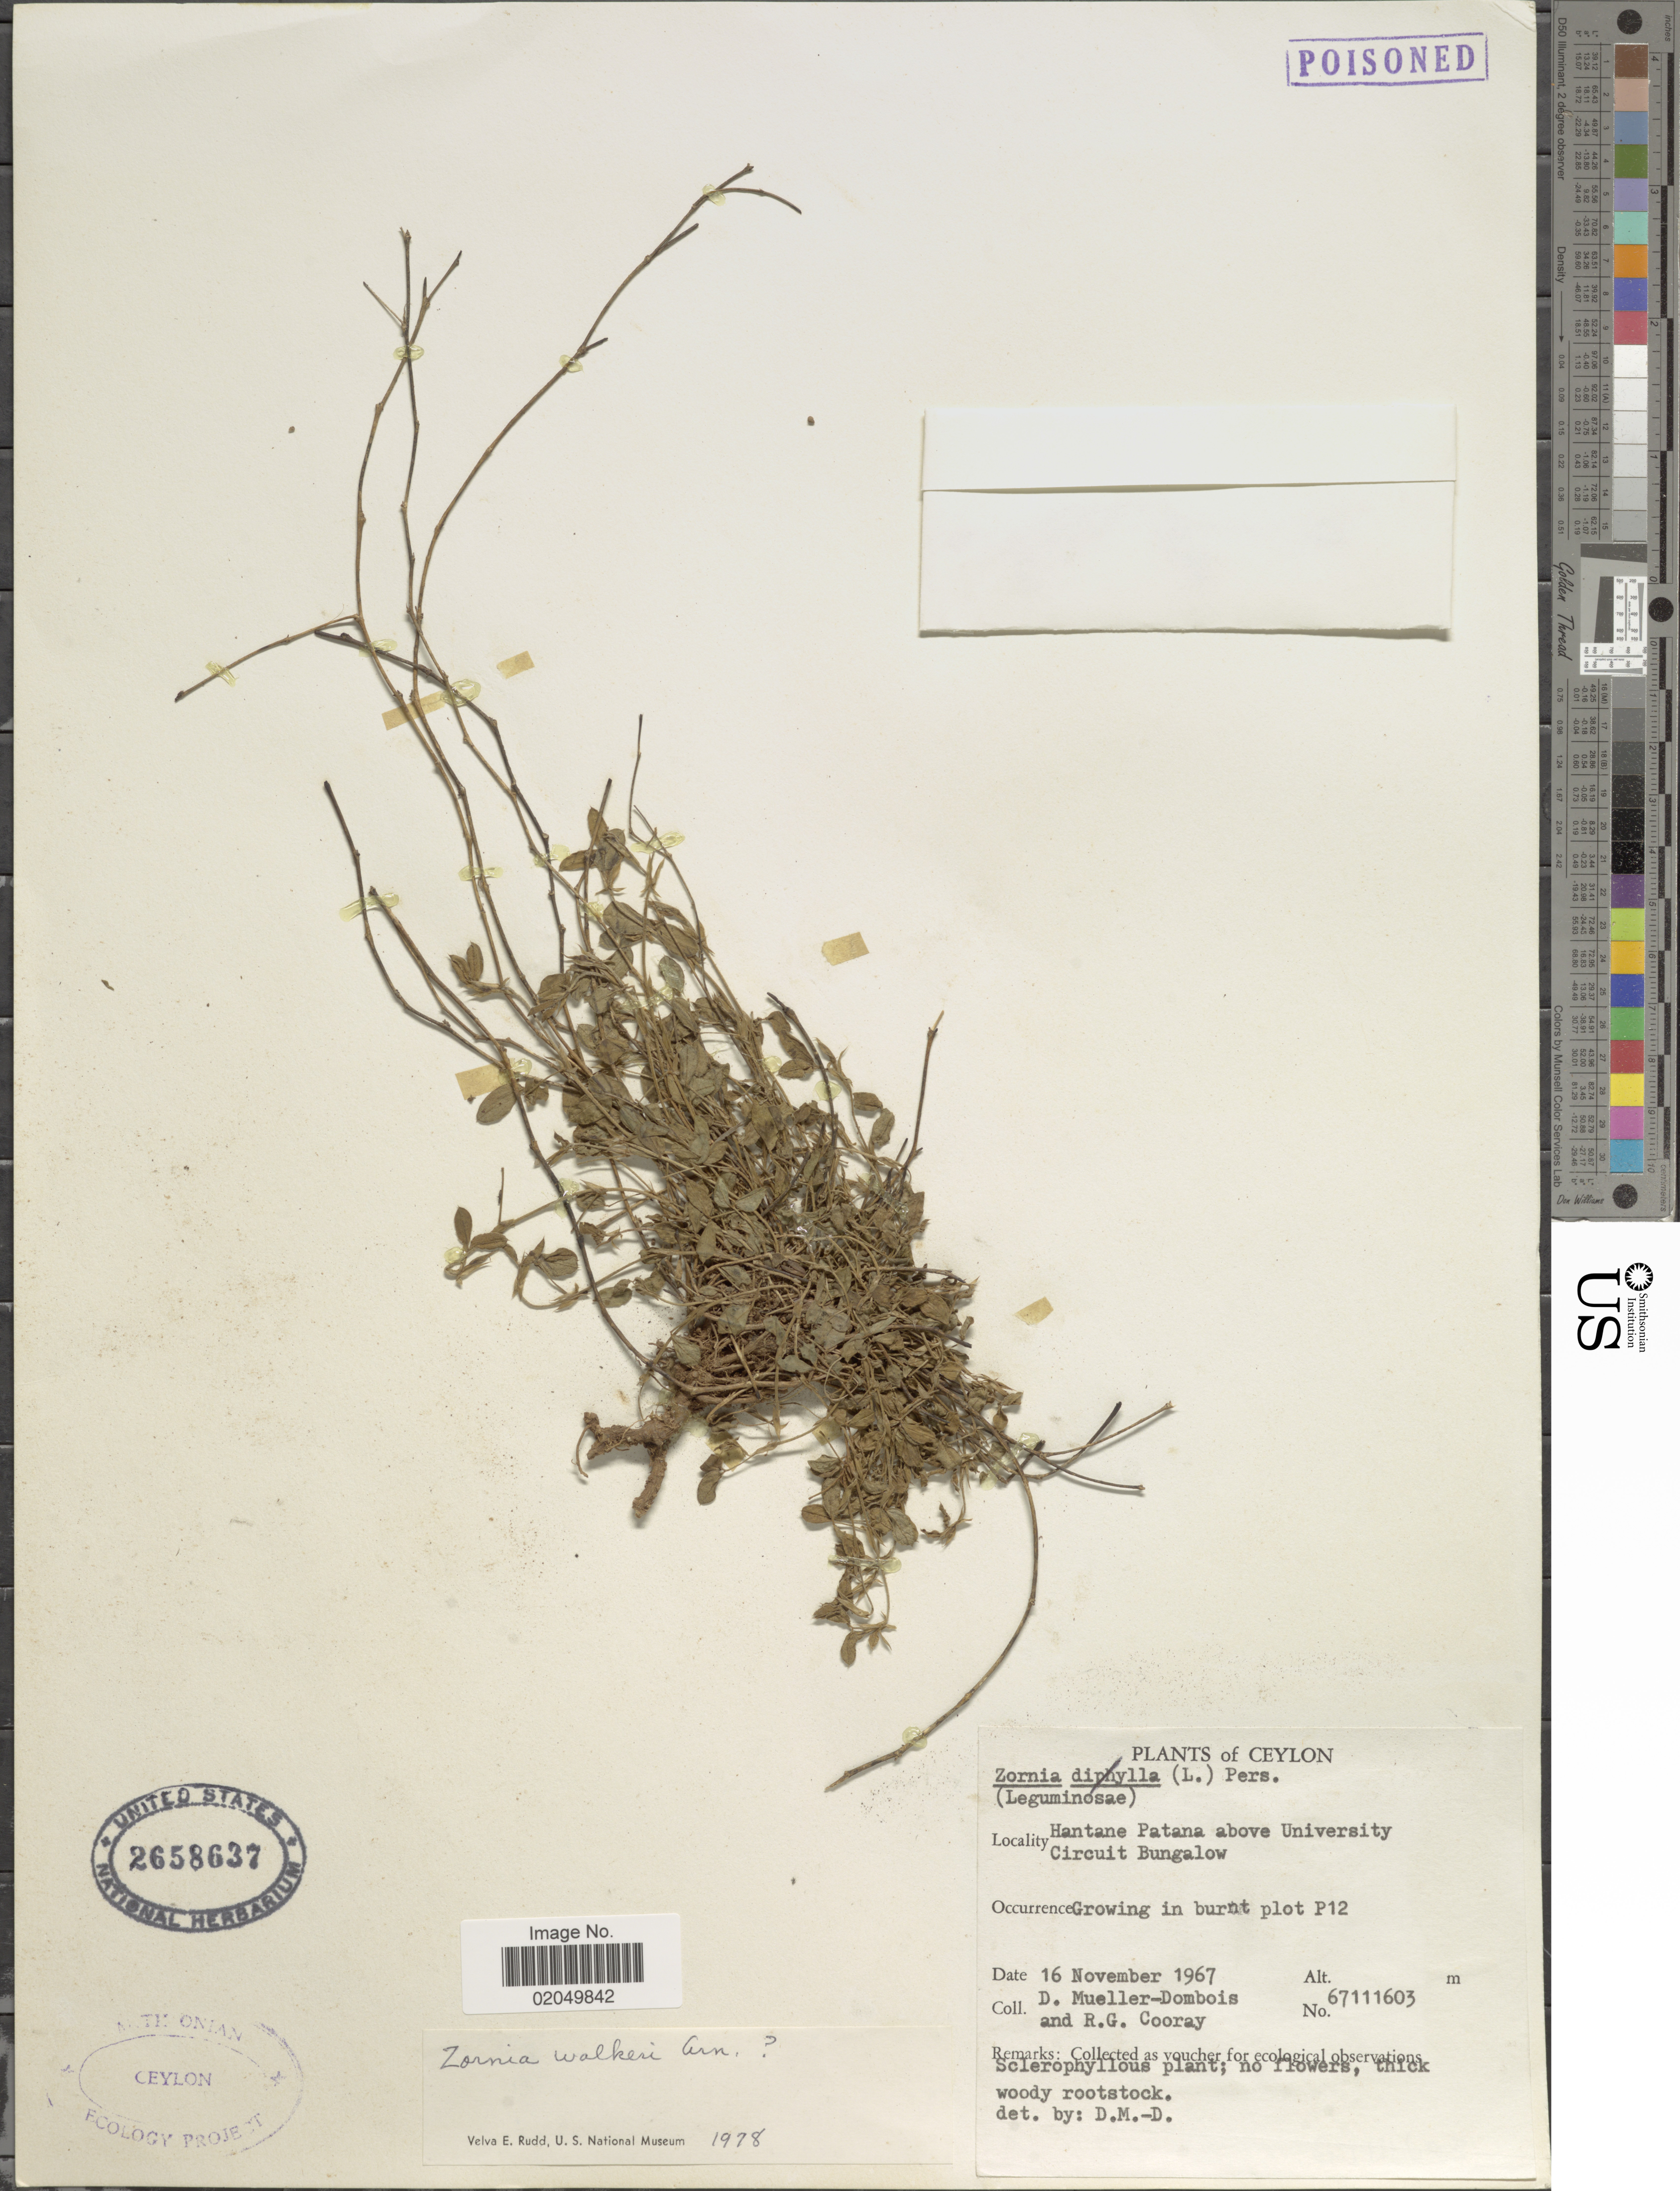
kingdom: Plantae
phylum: Tracheophyta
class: Magnoliopsida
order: Fabales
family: Fabaceae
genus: Zornia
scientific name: Zornia walkeri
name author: Arn.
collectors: D. Mueller-Dombois & R. Cooray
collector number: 67111603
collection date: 1967-11-16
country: Sri Lanka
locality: Ceylon, Hantane Patana above University Circuit Bungalow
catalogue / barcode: US 2658637